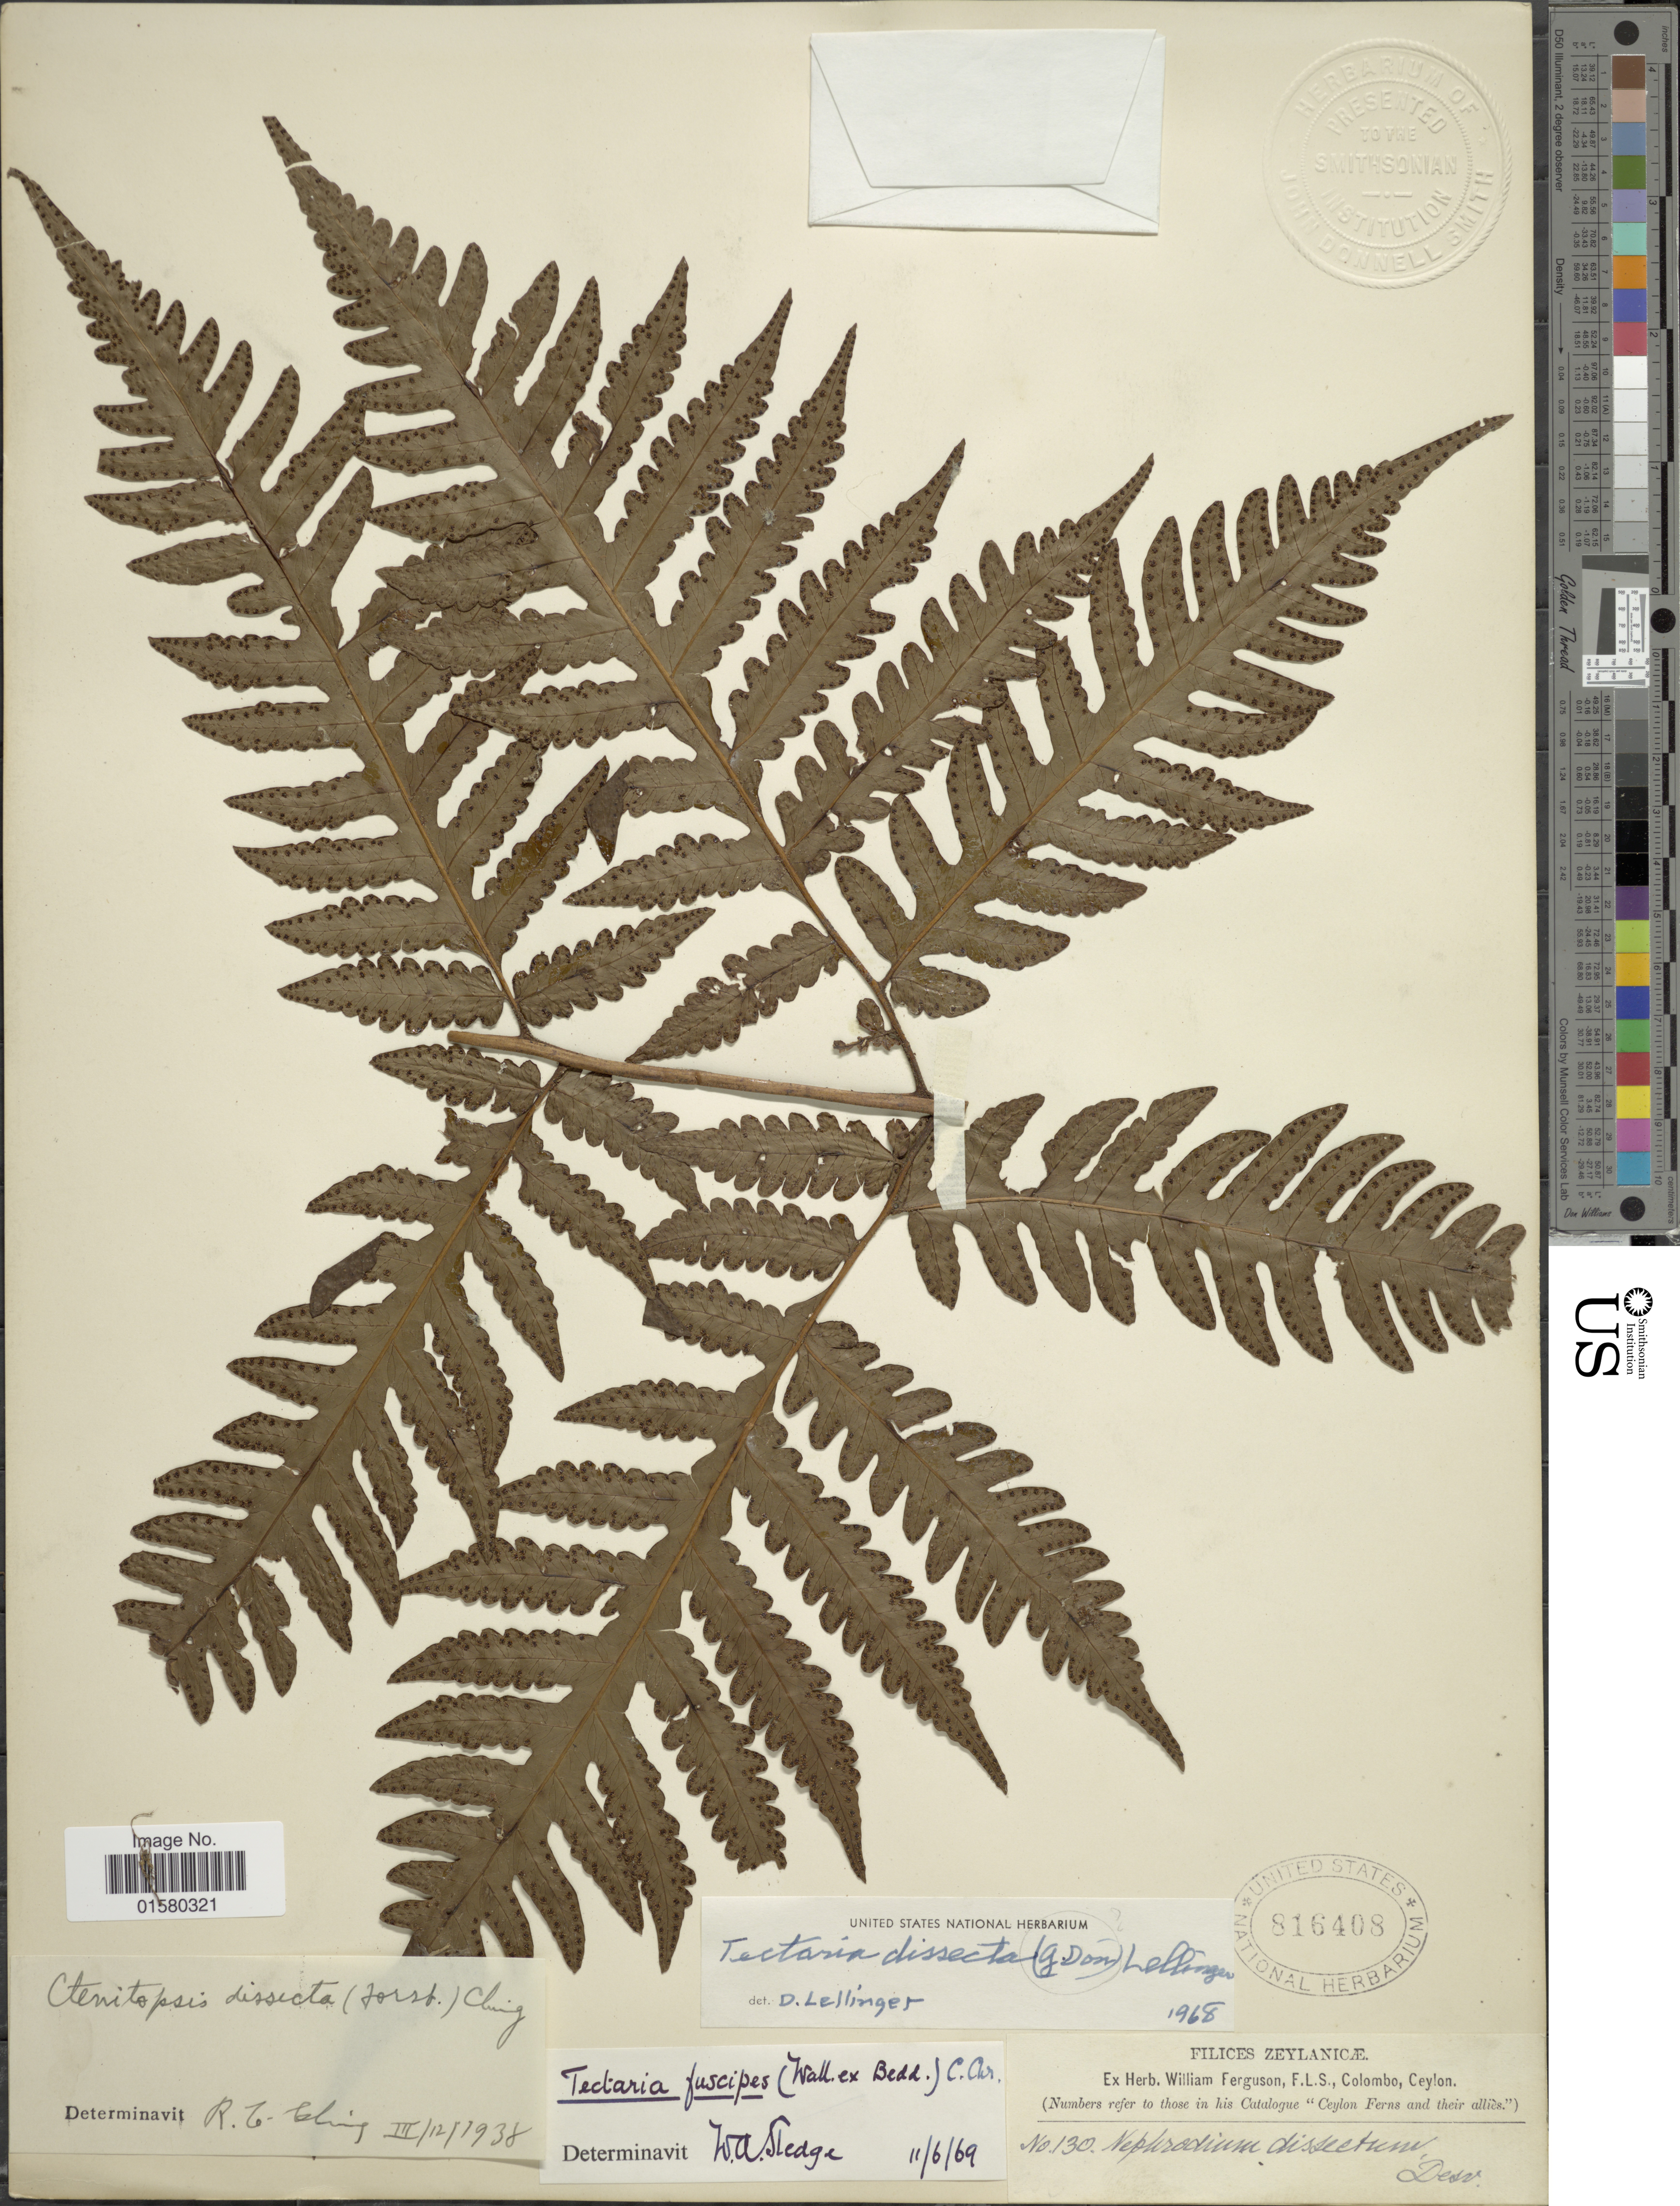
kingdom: Plantae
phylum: Tracheophyta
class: Polypodiopsida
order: Polypodiales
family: Tectariaceae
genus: Tectaria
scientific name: Tectaria paradoxa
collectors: ex herb. W. Ferguson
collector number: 130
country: Sri Lanka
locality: Zeylanicae, Colombo, Ceylon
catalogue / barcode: US 816408